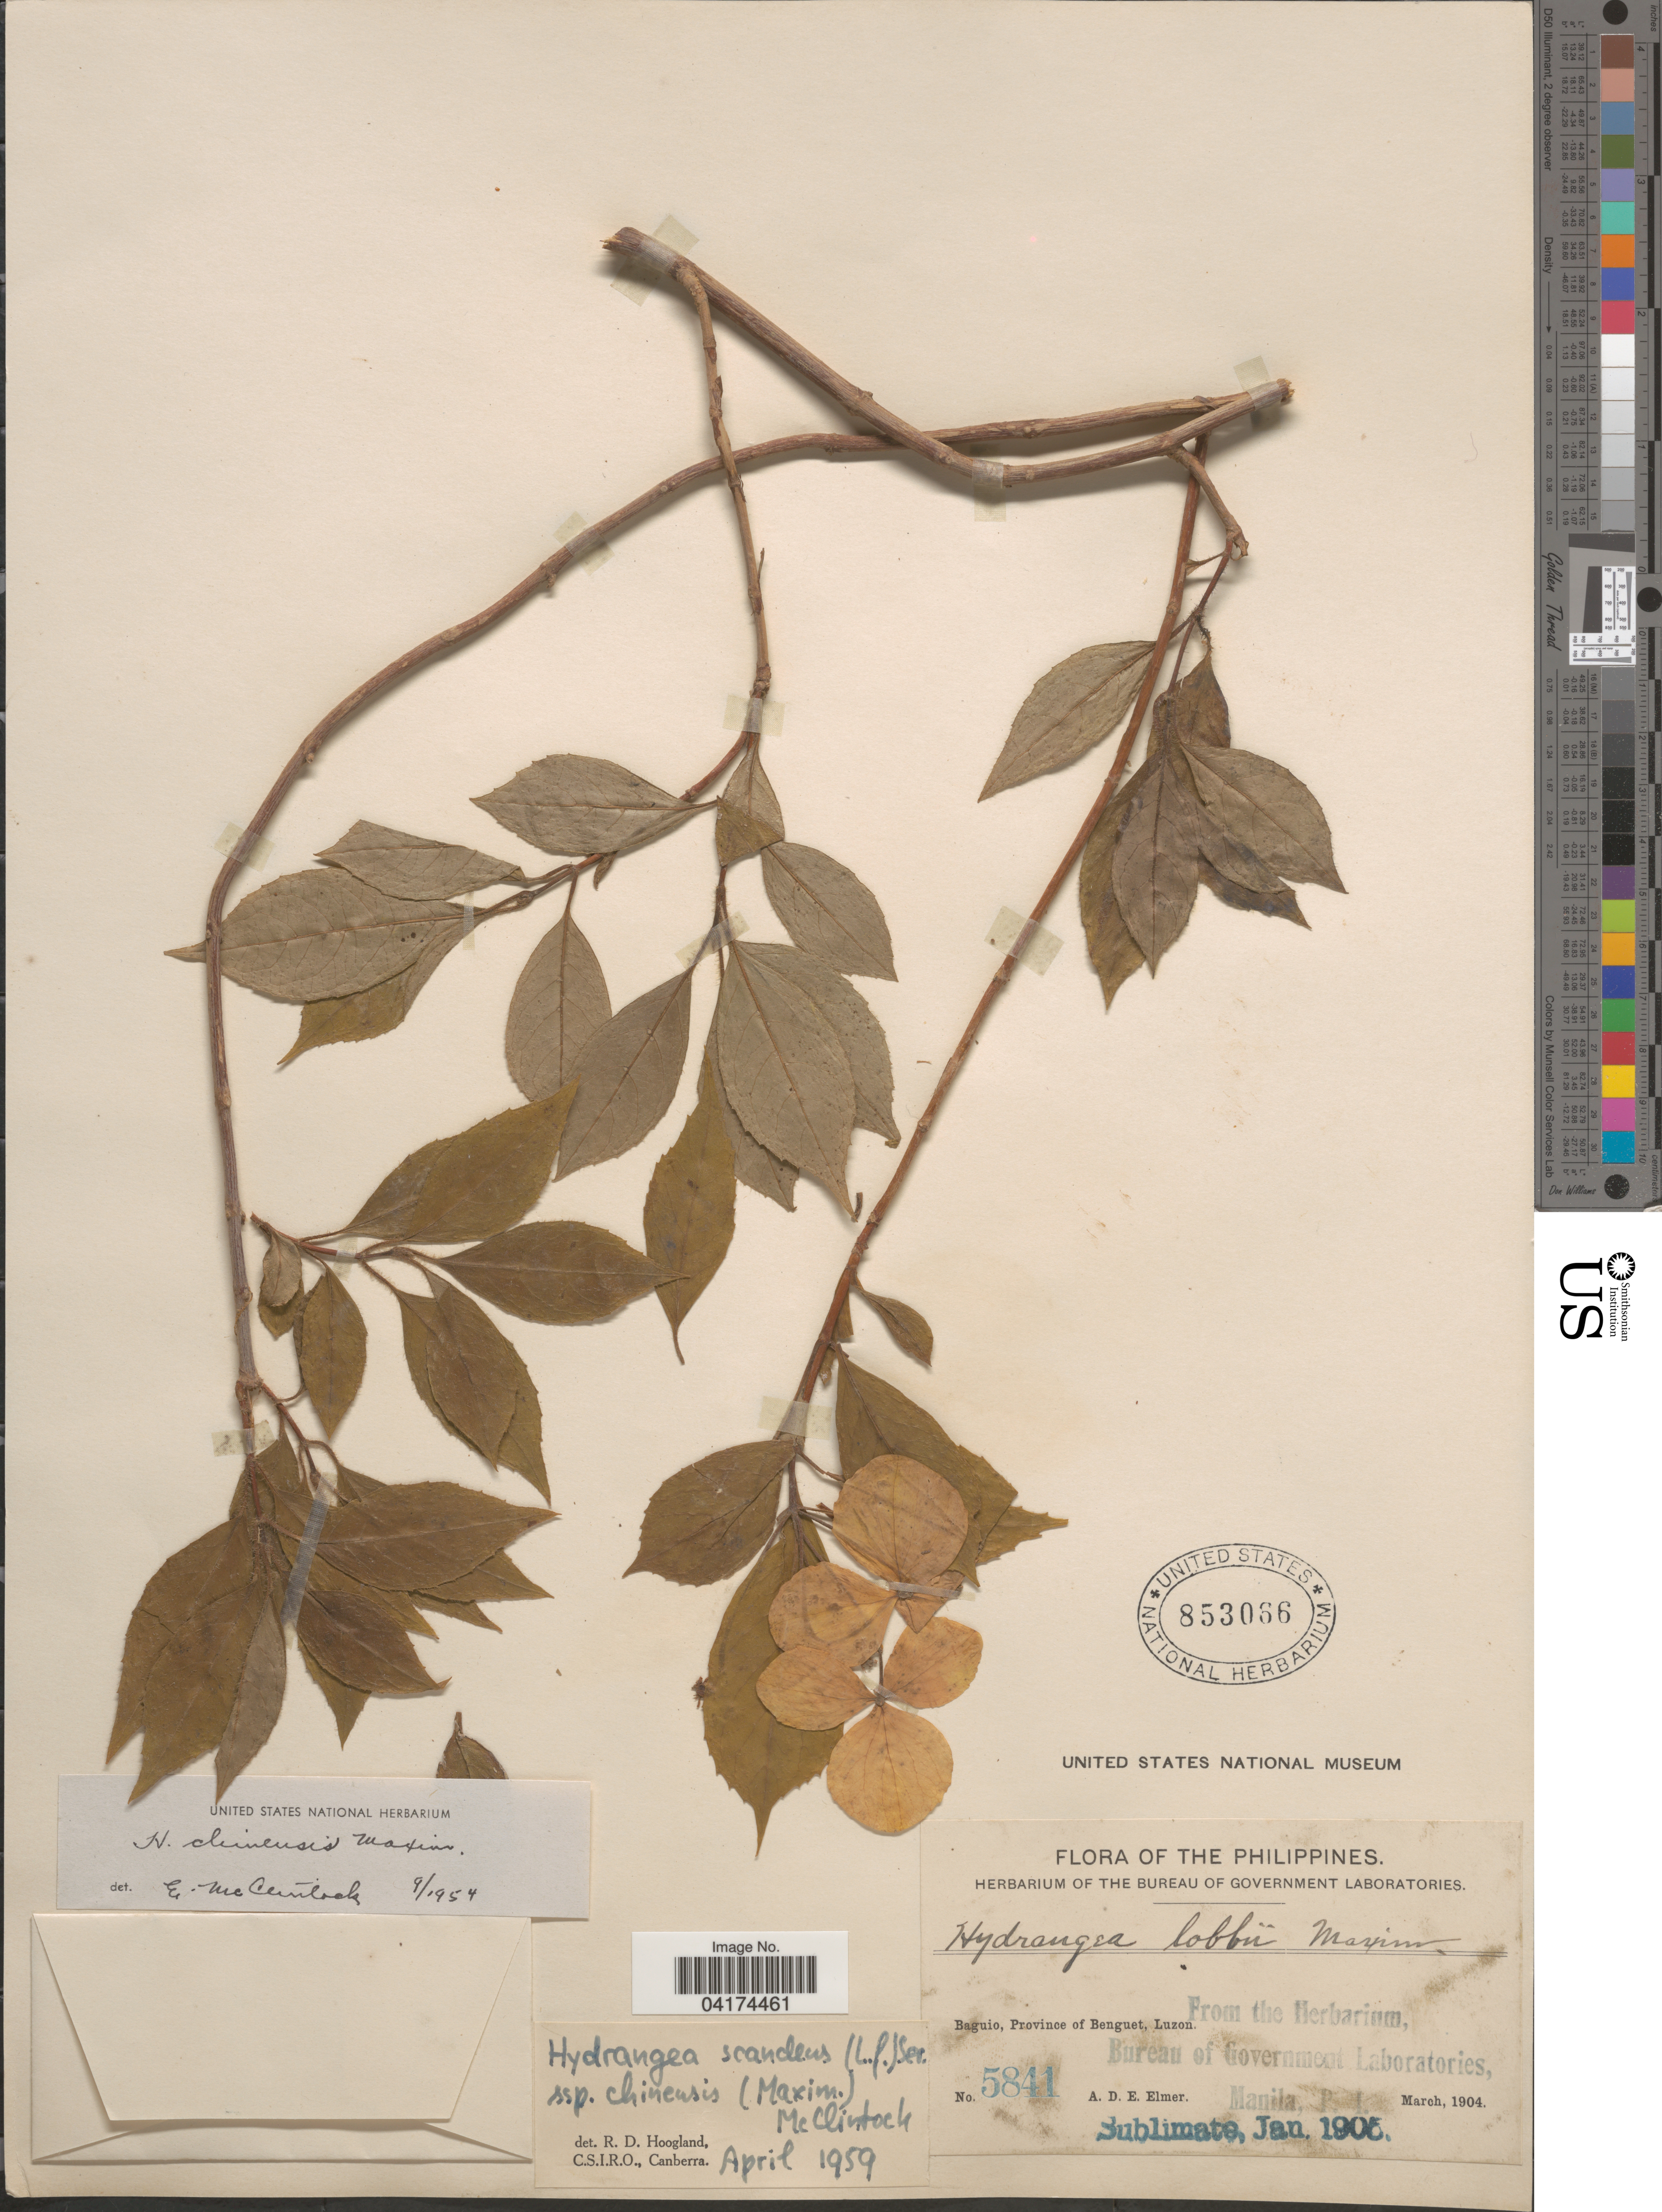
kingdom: Plantae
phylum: Tracheophyta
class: Magnoliopsida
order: Cornales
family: Hydrangeaceae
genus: Hydrangea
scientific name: Hydrangea lobbii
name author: Maxim.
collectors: A. D. E. Elmer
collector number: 5841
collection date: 1904-03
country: Philippines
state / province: Cordillera (Administrative Region)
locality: Baguio, Province of Benguet, Luzon.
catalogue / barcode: US 853066